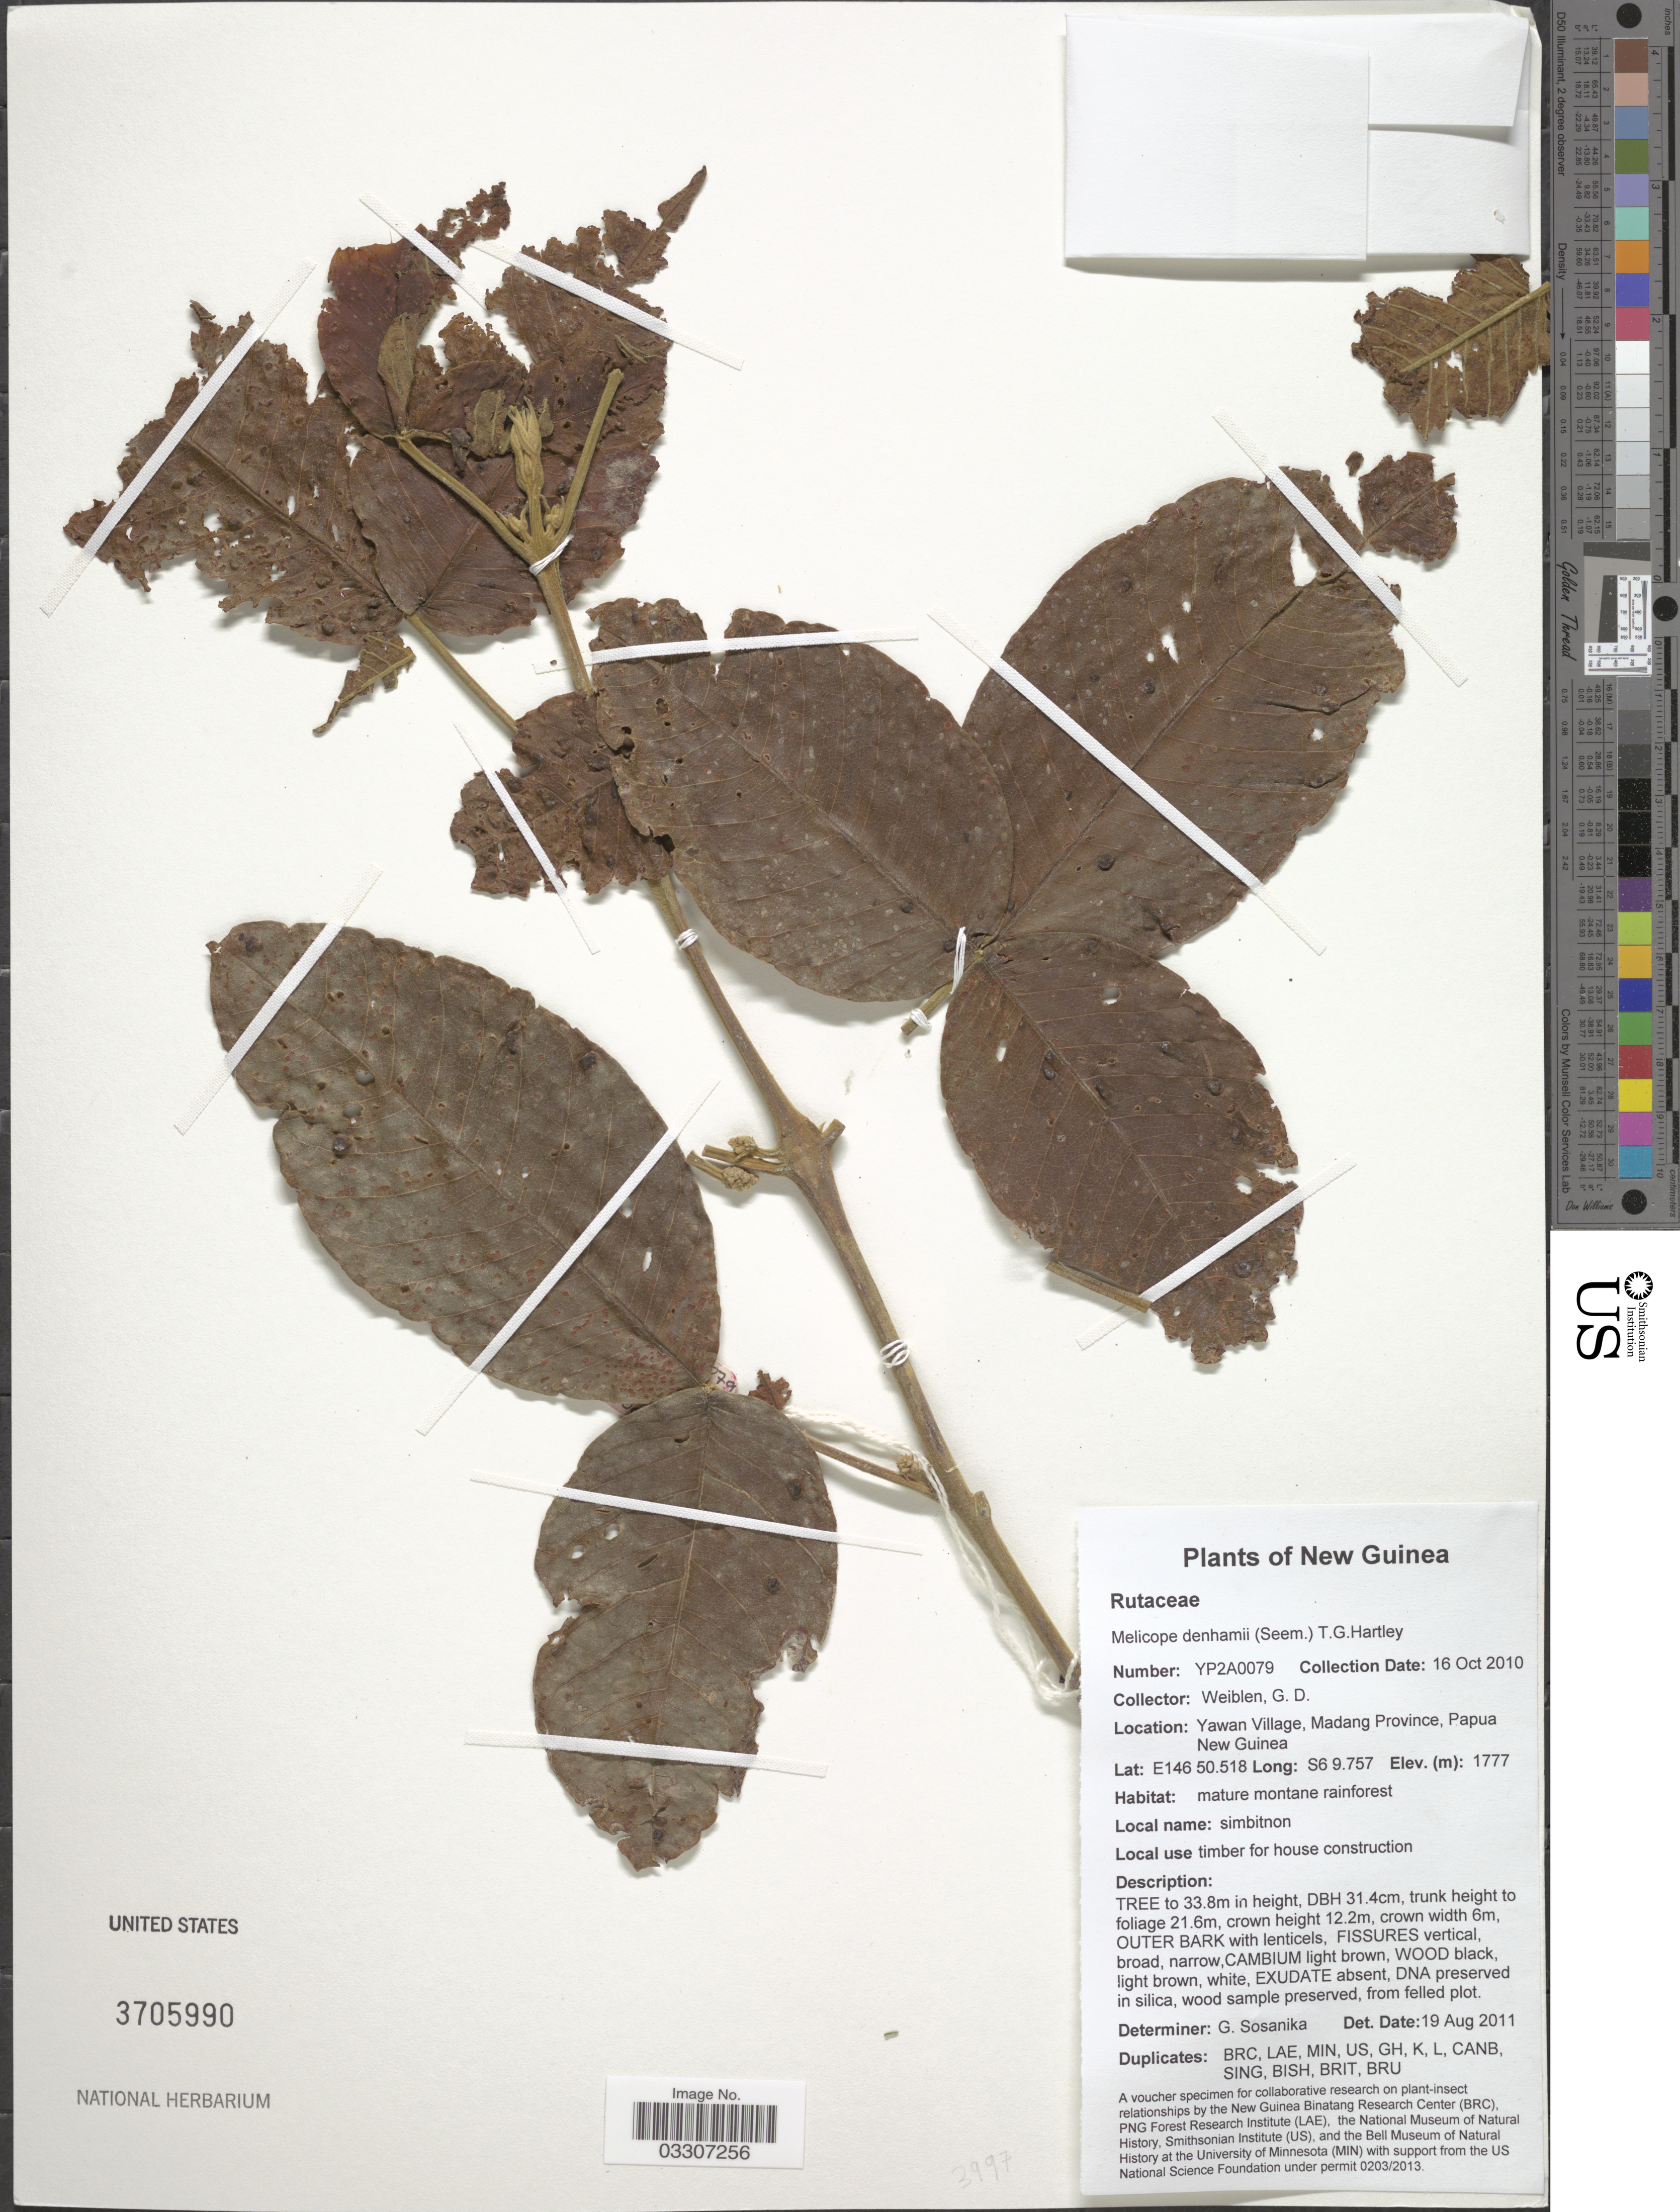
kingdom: Plantae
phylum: Tracheophyta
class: Magnoliopsida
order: Sapindales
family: Rutaceae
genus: Melicope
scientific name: Melicope denhamii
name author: (Seem.) T.G. Hartley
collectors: G. D. Weiblen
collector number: YP2A0079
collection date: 2010-10-16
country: Papua New Guinea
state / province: Madang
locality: New Guinea. Yawan Village, Madang Province.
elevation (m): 1777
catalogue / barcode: US 3705990